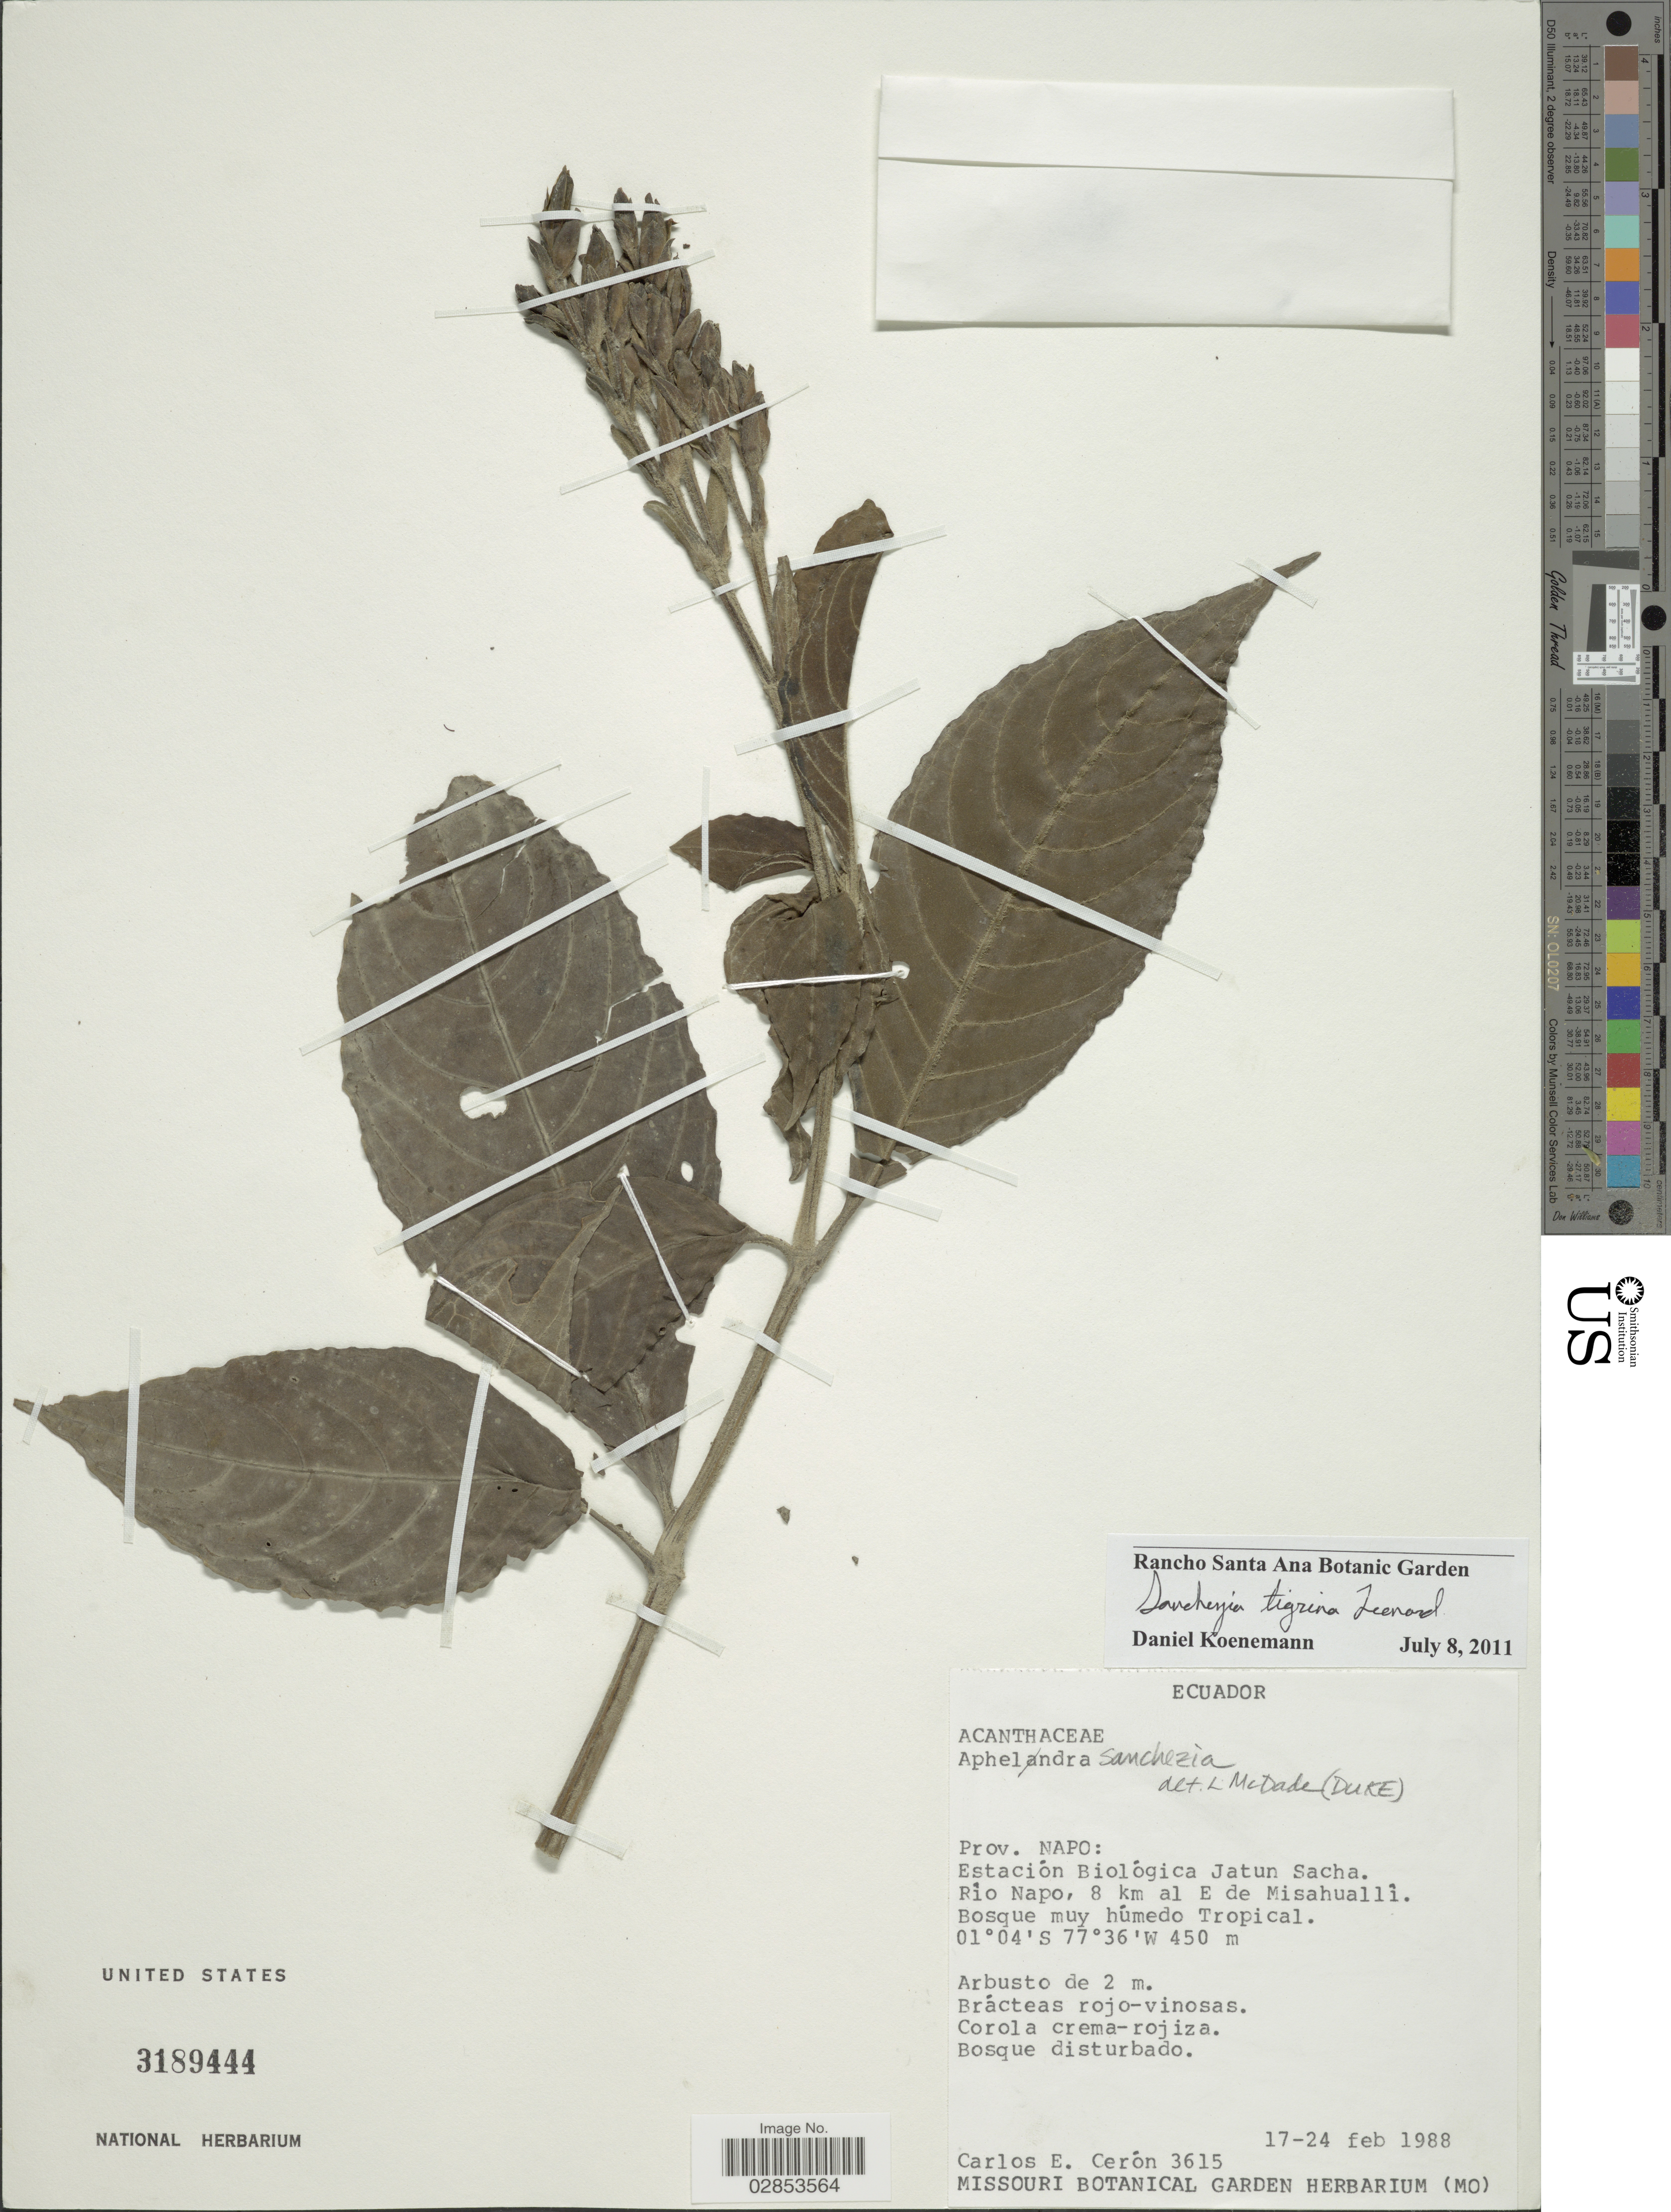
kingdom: Plantae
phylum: Tracheophyta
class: Magnoliopsida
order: Lamiales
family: Acanthaceae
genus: Sanchezia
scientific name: Sanchezia parviflora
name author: Leonard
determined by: Azevedo, Igor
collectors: C. E. Cerón M.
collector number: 3615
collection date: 1988-02-17/1988-02-24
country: Ecuador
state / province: Napo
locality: Estación Biológica Jatun Sacha. Río Napo, 8 km al E de Misahuallí.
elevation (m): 450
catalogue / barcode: US 3189444